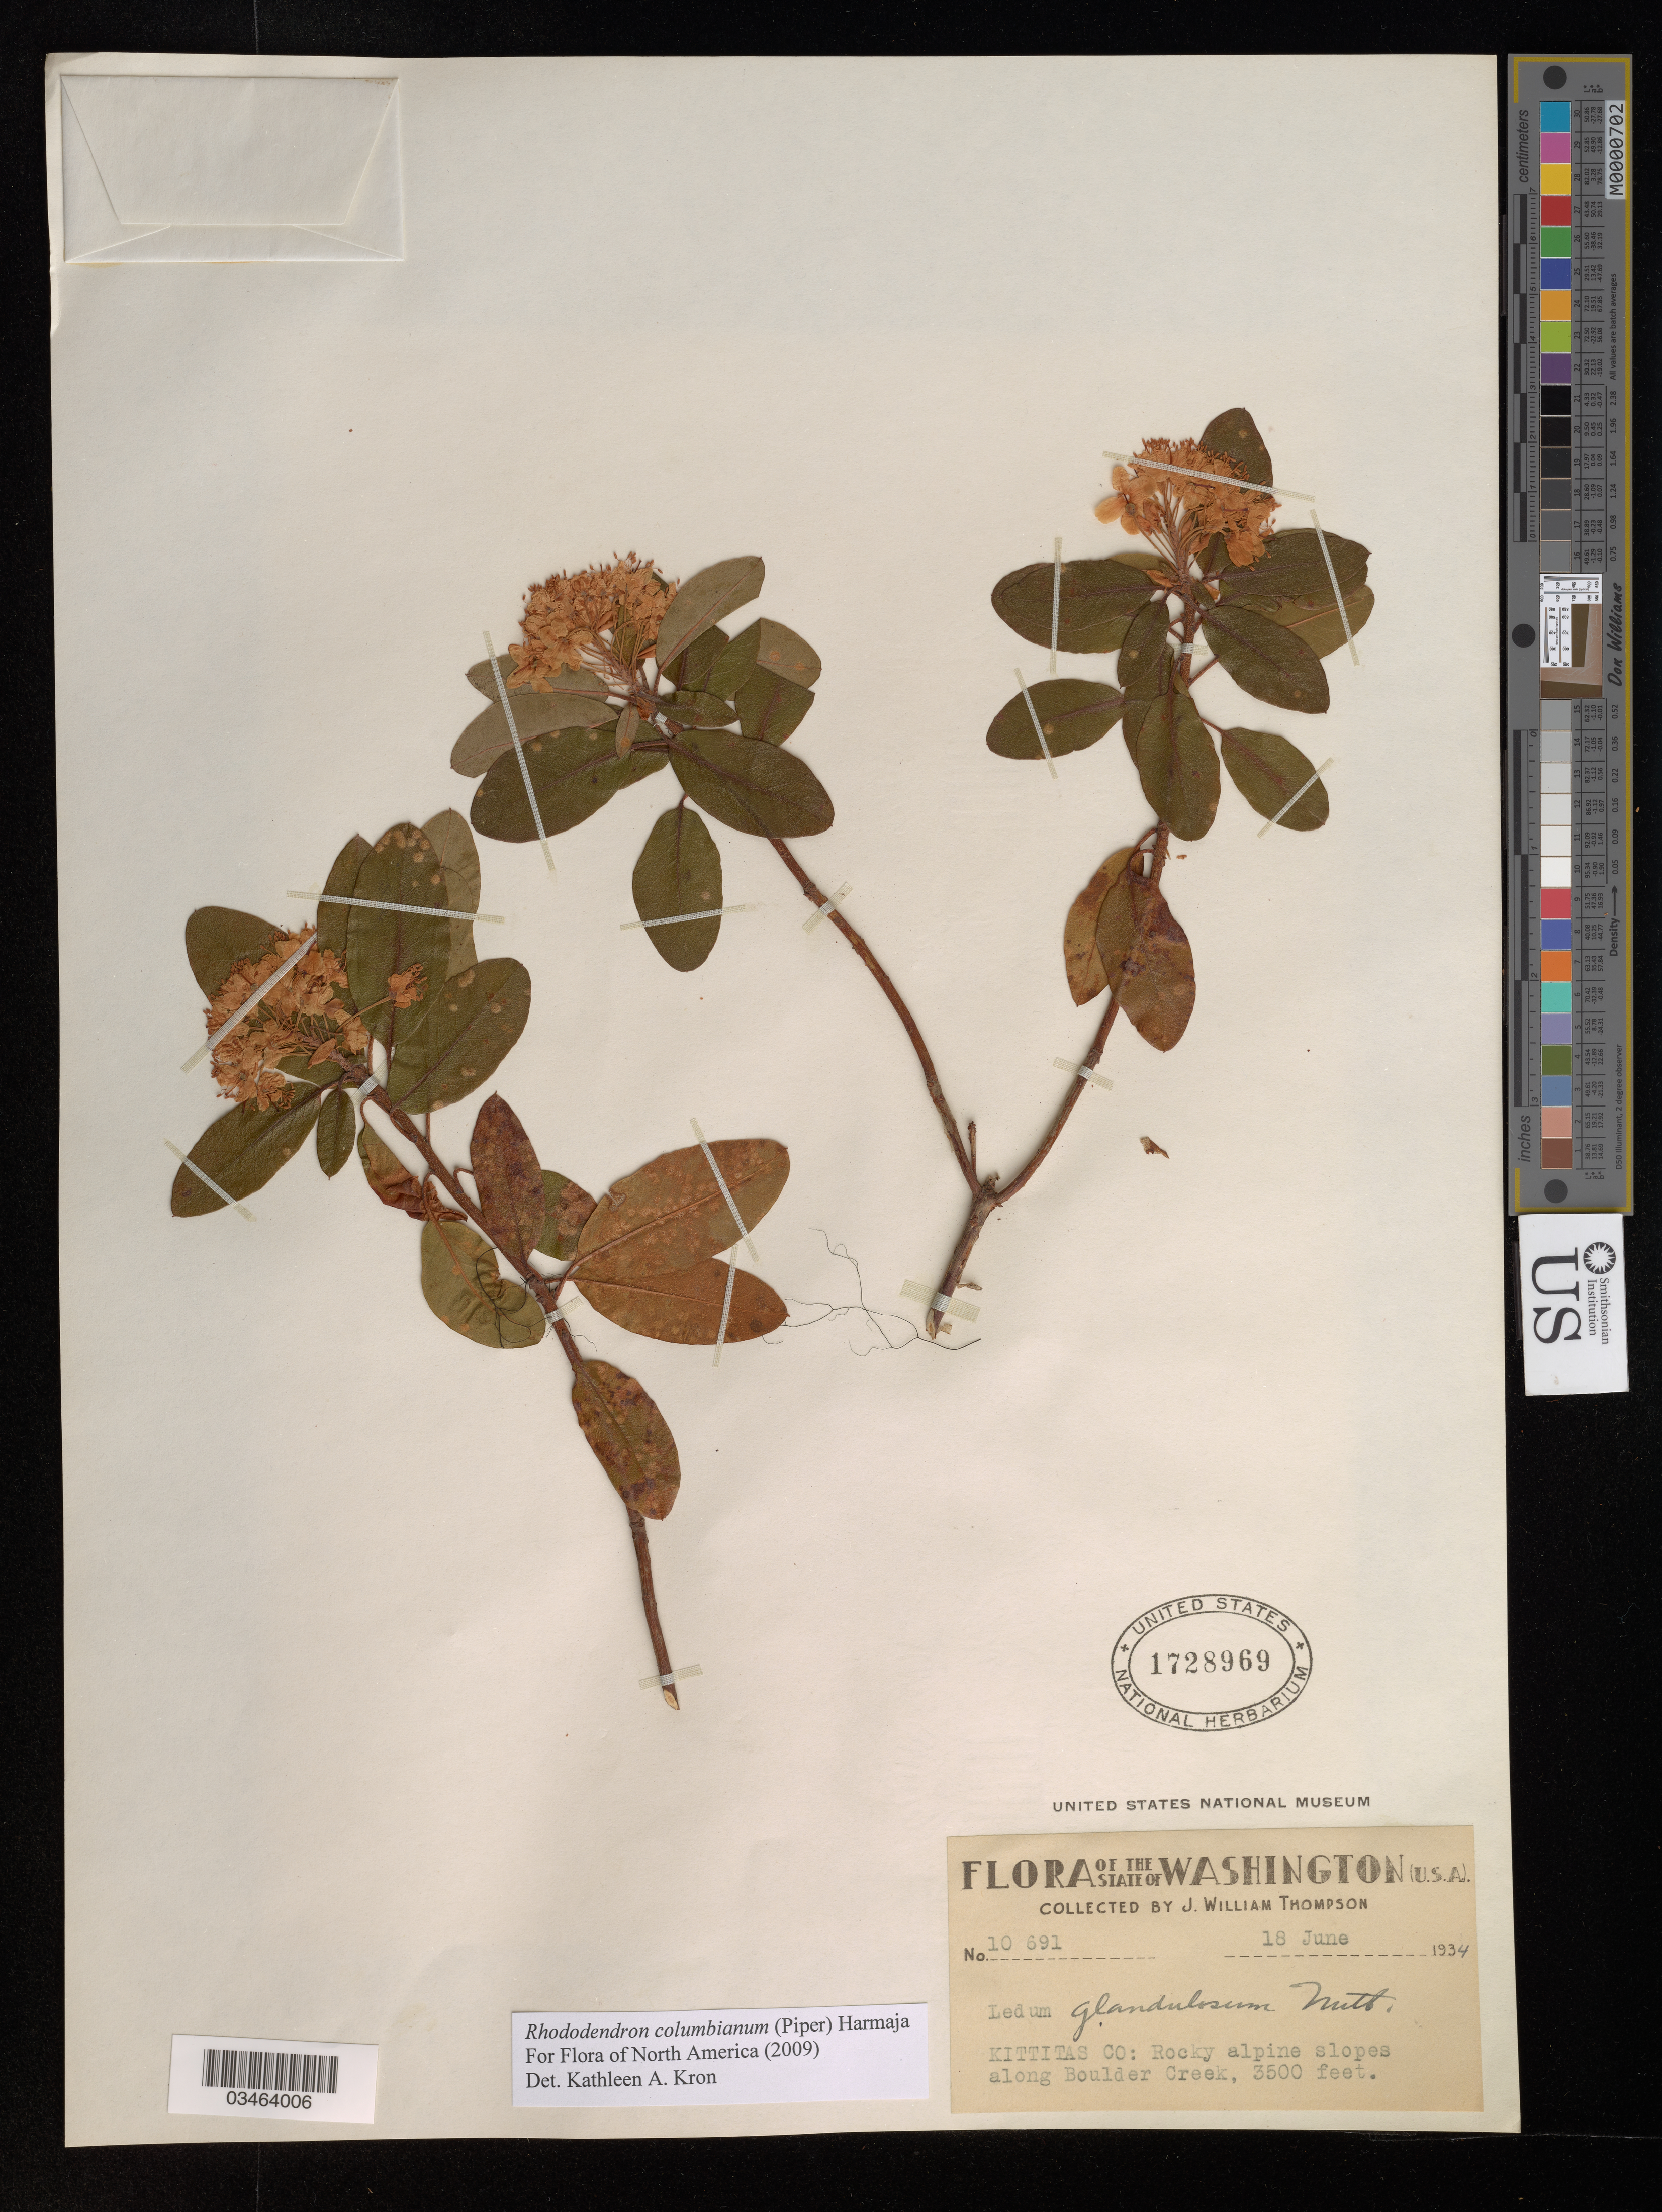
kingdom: Plantae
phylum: Tracheophyta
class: Magnoliopsida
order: Ericales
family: Ericaceae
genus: Rhododendron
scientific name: Rhododendron columbianum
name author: (Piper) Harmaja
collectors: J. W. Thompson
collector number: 10 691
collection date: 1934-06-18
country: United States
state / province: Washington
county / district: Kittitas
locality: Kittitas Co: Rocky alpine slopes along Boulder Creek.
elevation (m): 1067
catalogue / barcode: US 1728969